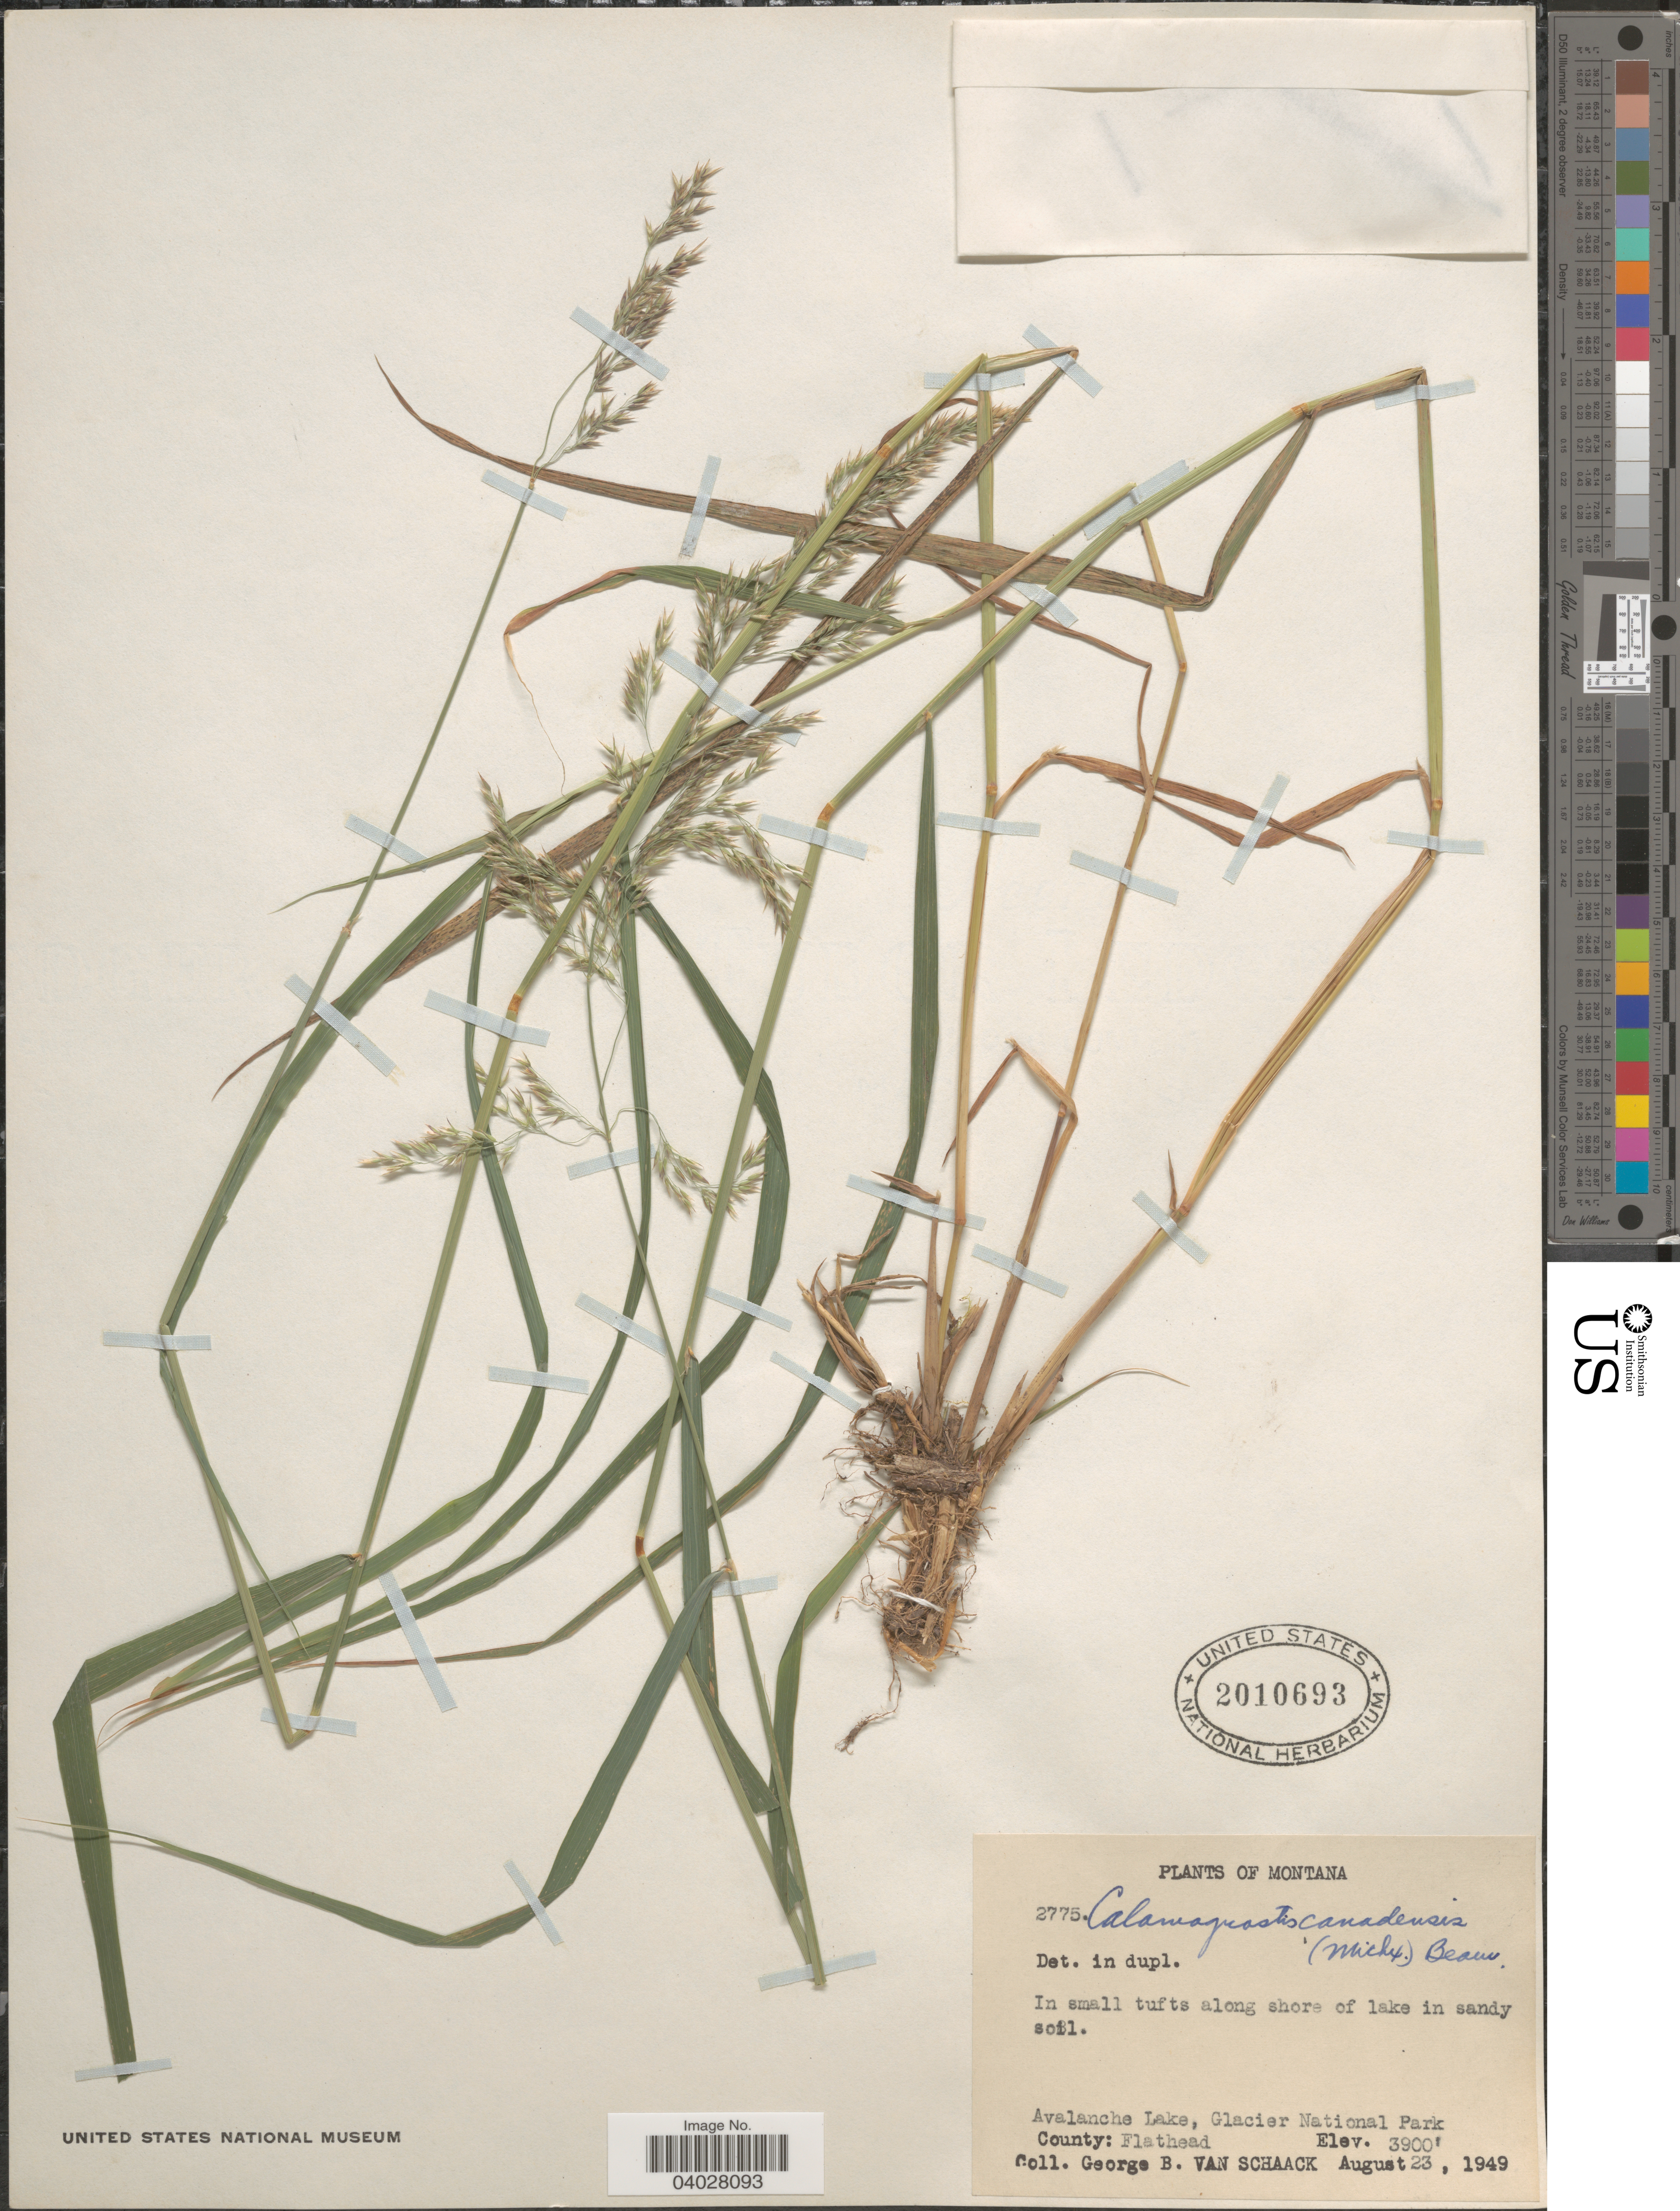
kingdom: Plantae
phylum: Tracheophyta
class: Liliopsida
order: Poales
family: Poaceae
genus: Calamagrostis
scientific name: Calamagrostis canadensis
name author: (Michx.) P. Beauv.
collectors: G. Van Schaack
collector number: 2775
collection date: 1949-08-23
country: United States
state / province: Montana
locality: Avalanche Lake, Glacier National Park. County: Flathead.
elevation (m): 1189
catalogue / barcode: US 2010693